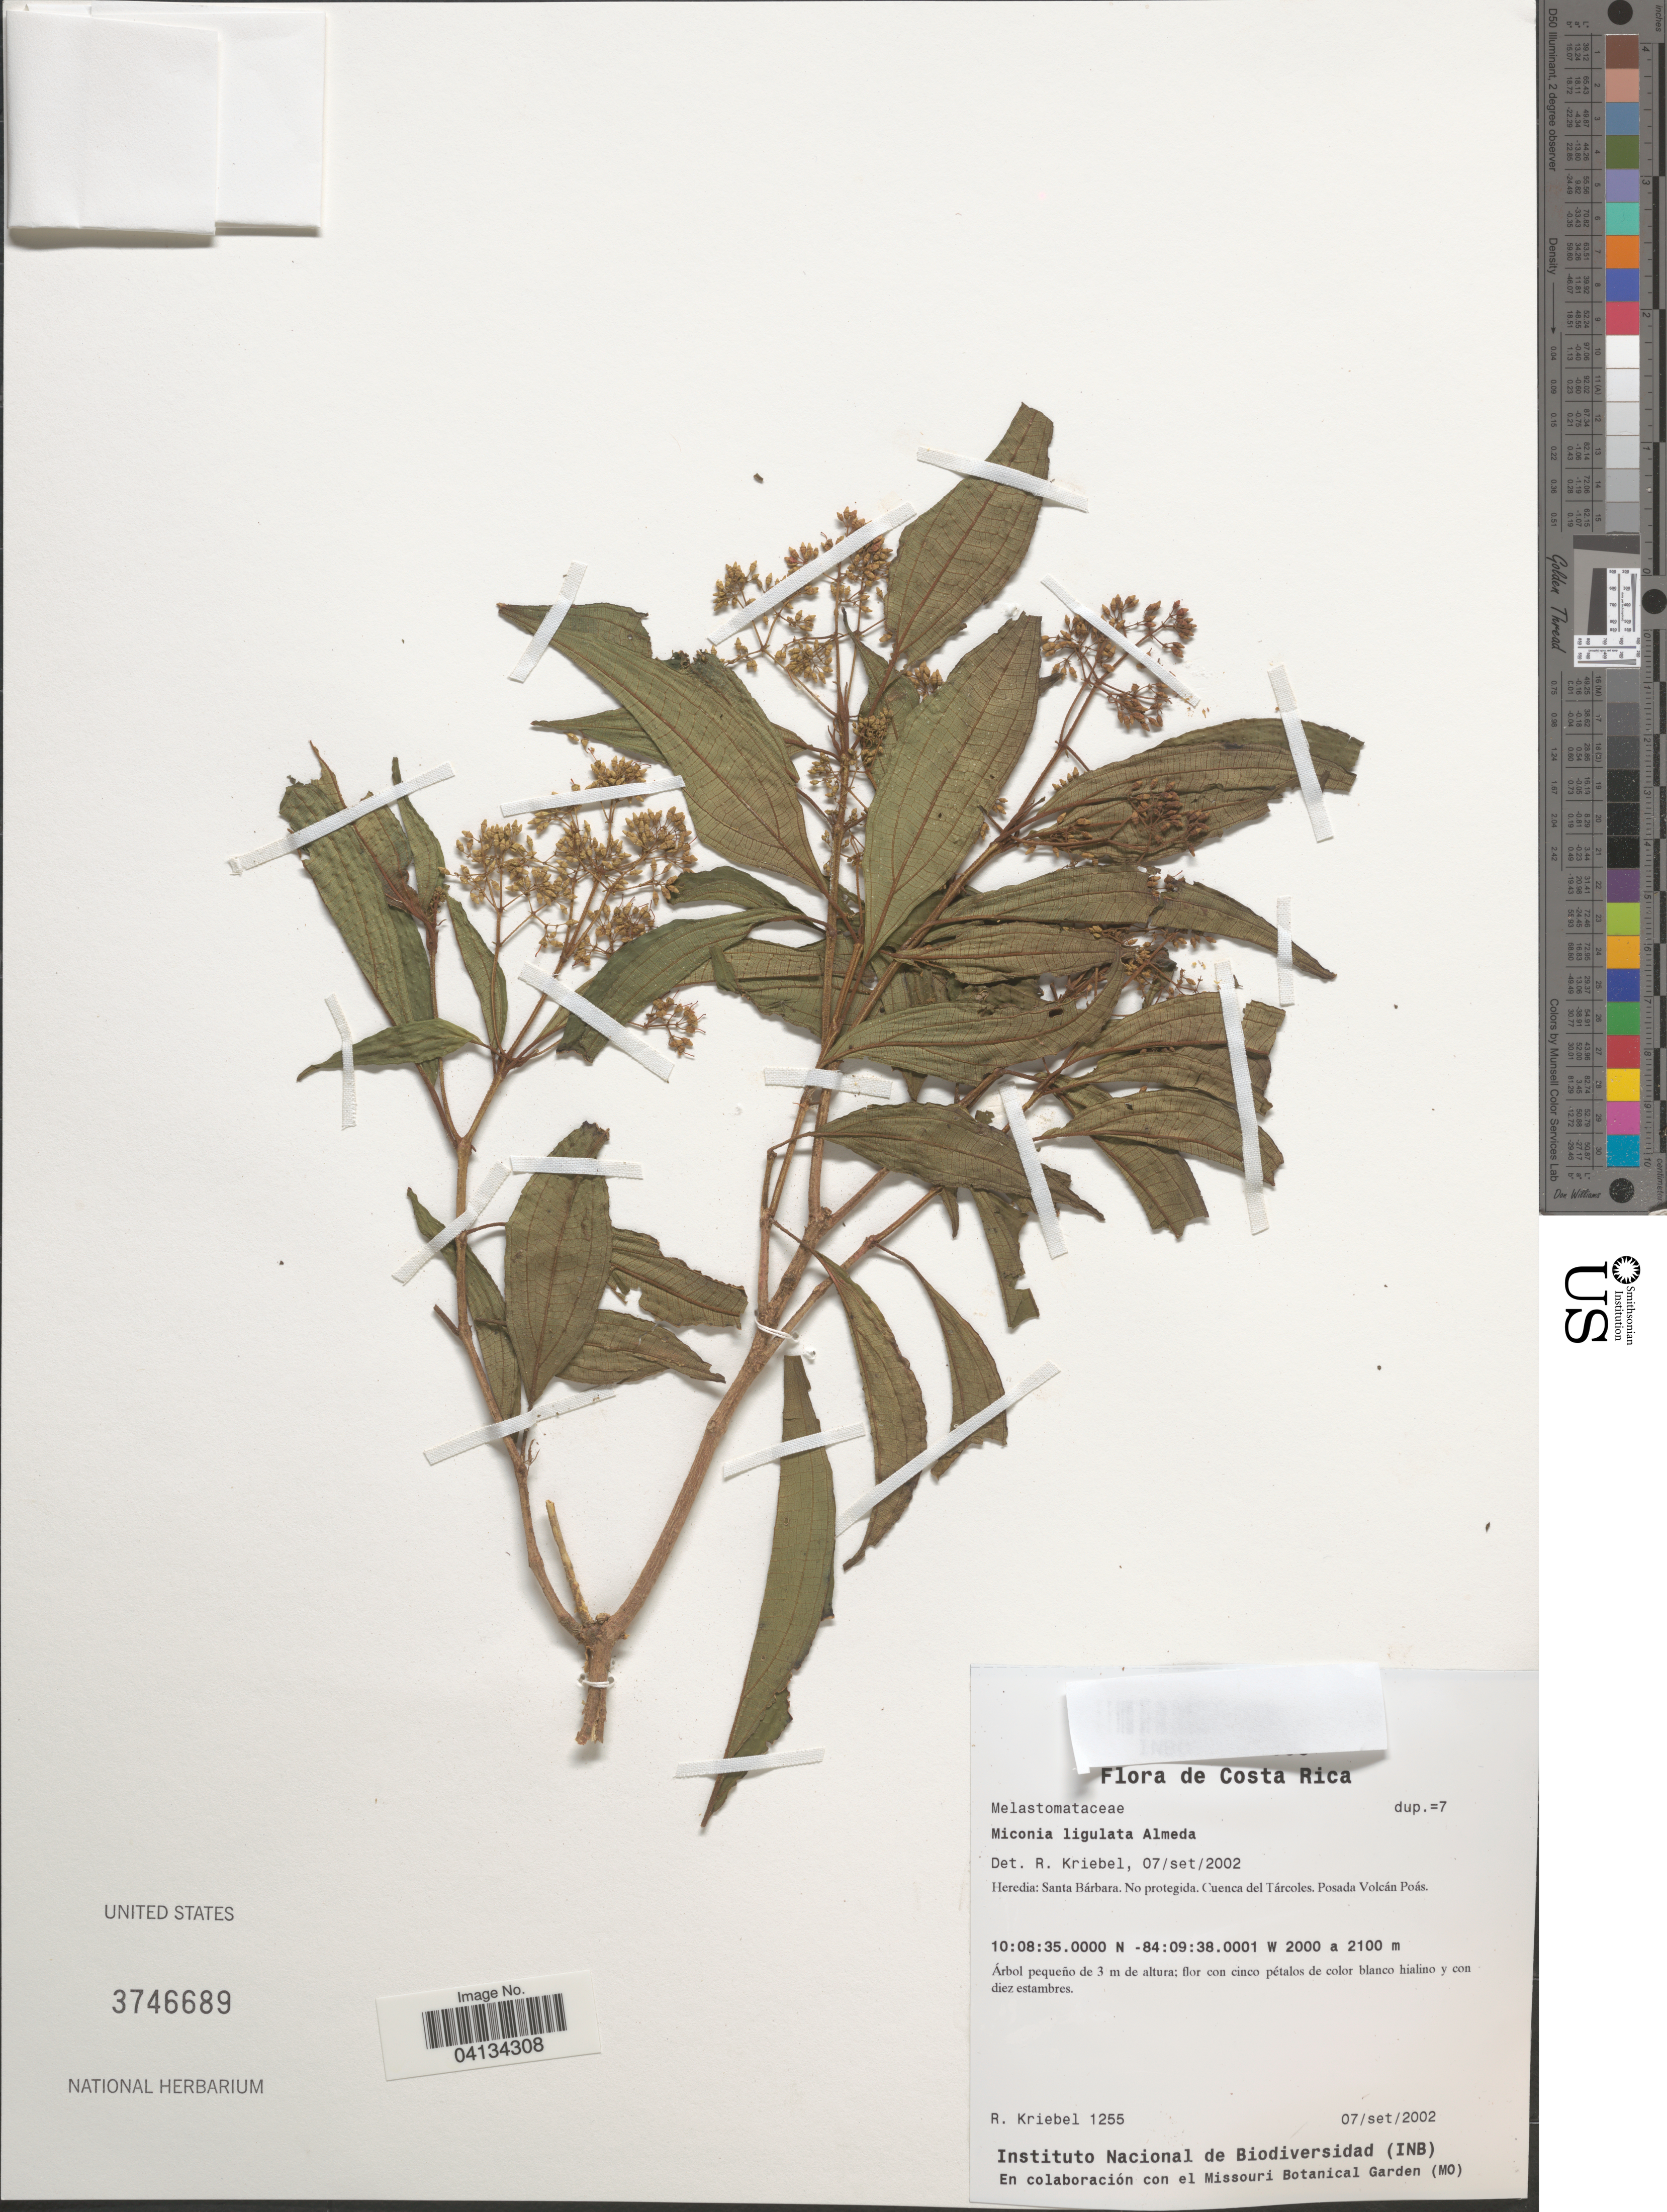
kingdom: Plantae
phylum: Tracheophyta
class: Magnoliopsida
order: Myrtales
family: Melastomataceae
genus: Miconia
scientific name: Miconia ligulata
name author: Almeda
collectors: R. Kriebel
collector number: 1255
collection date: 2002-09-07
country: Costa Rica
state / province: Heredia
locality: Santa Barbará. No protegida. Cuenca del Tárcoles. Posada Volcán Poás.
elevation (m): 2000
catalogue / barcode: US 3746689